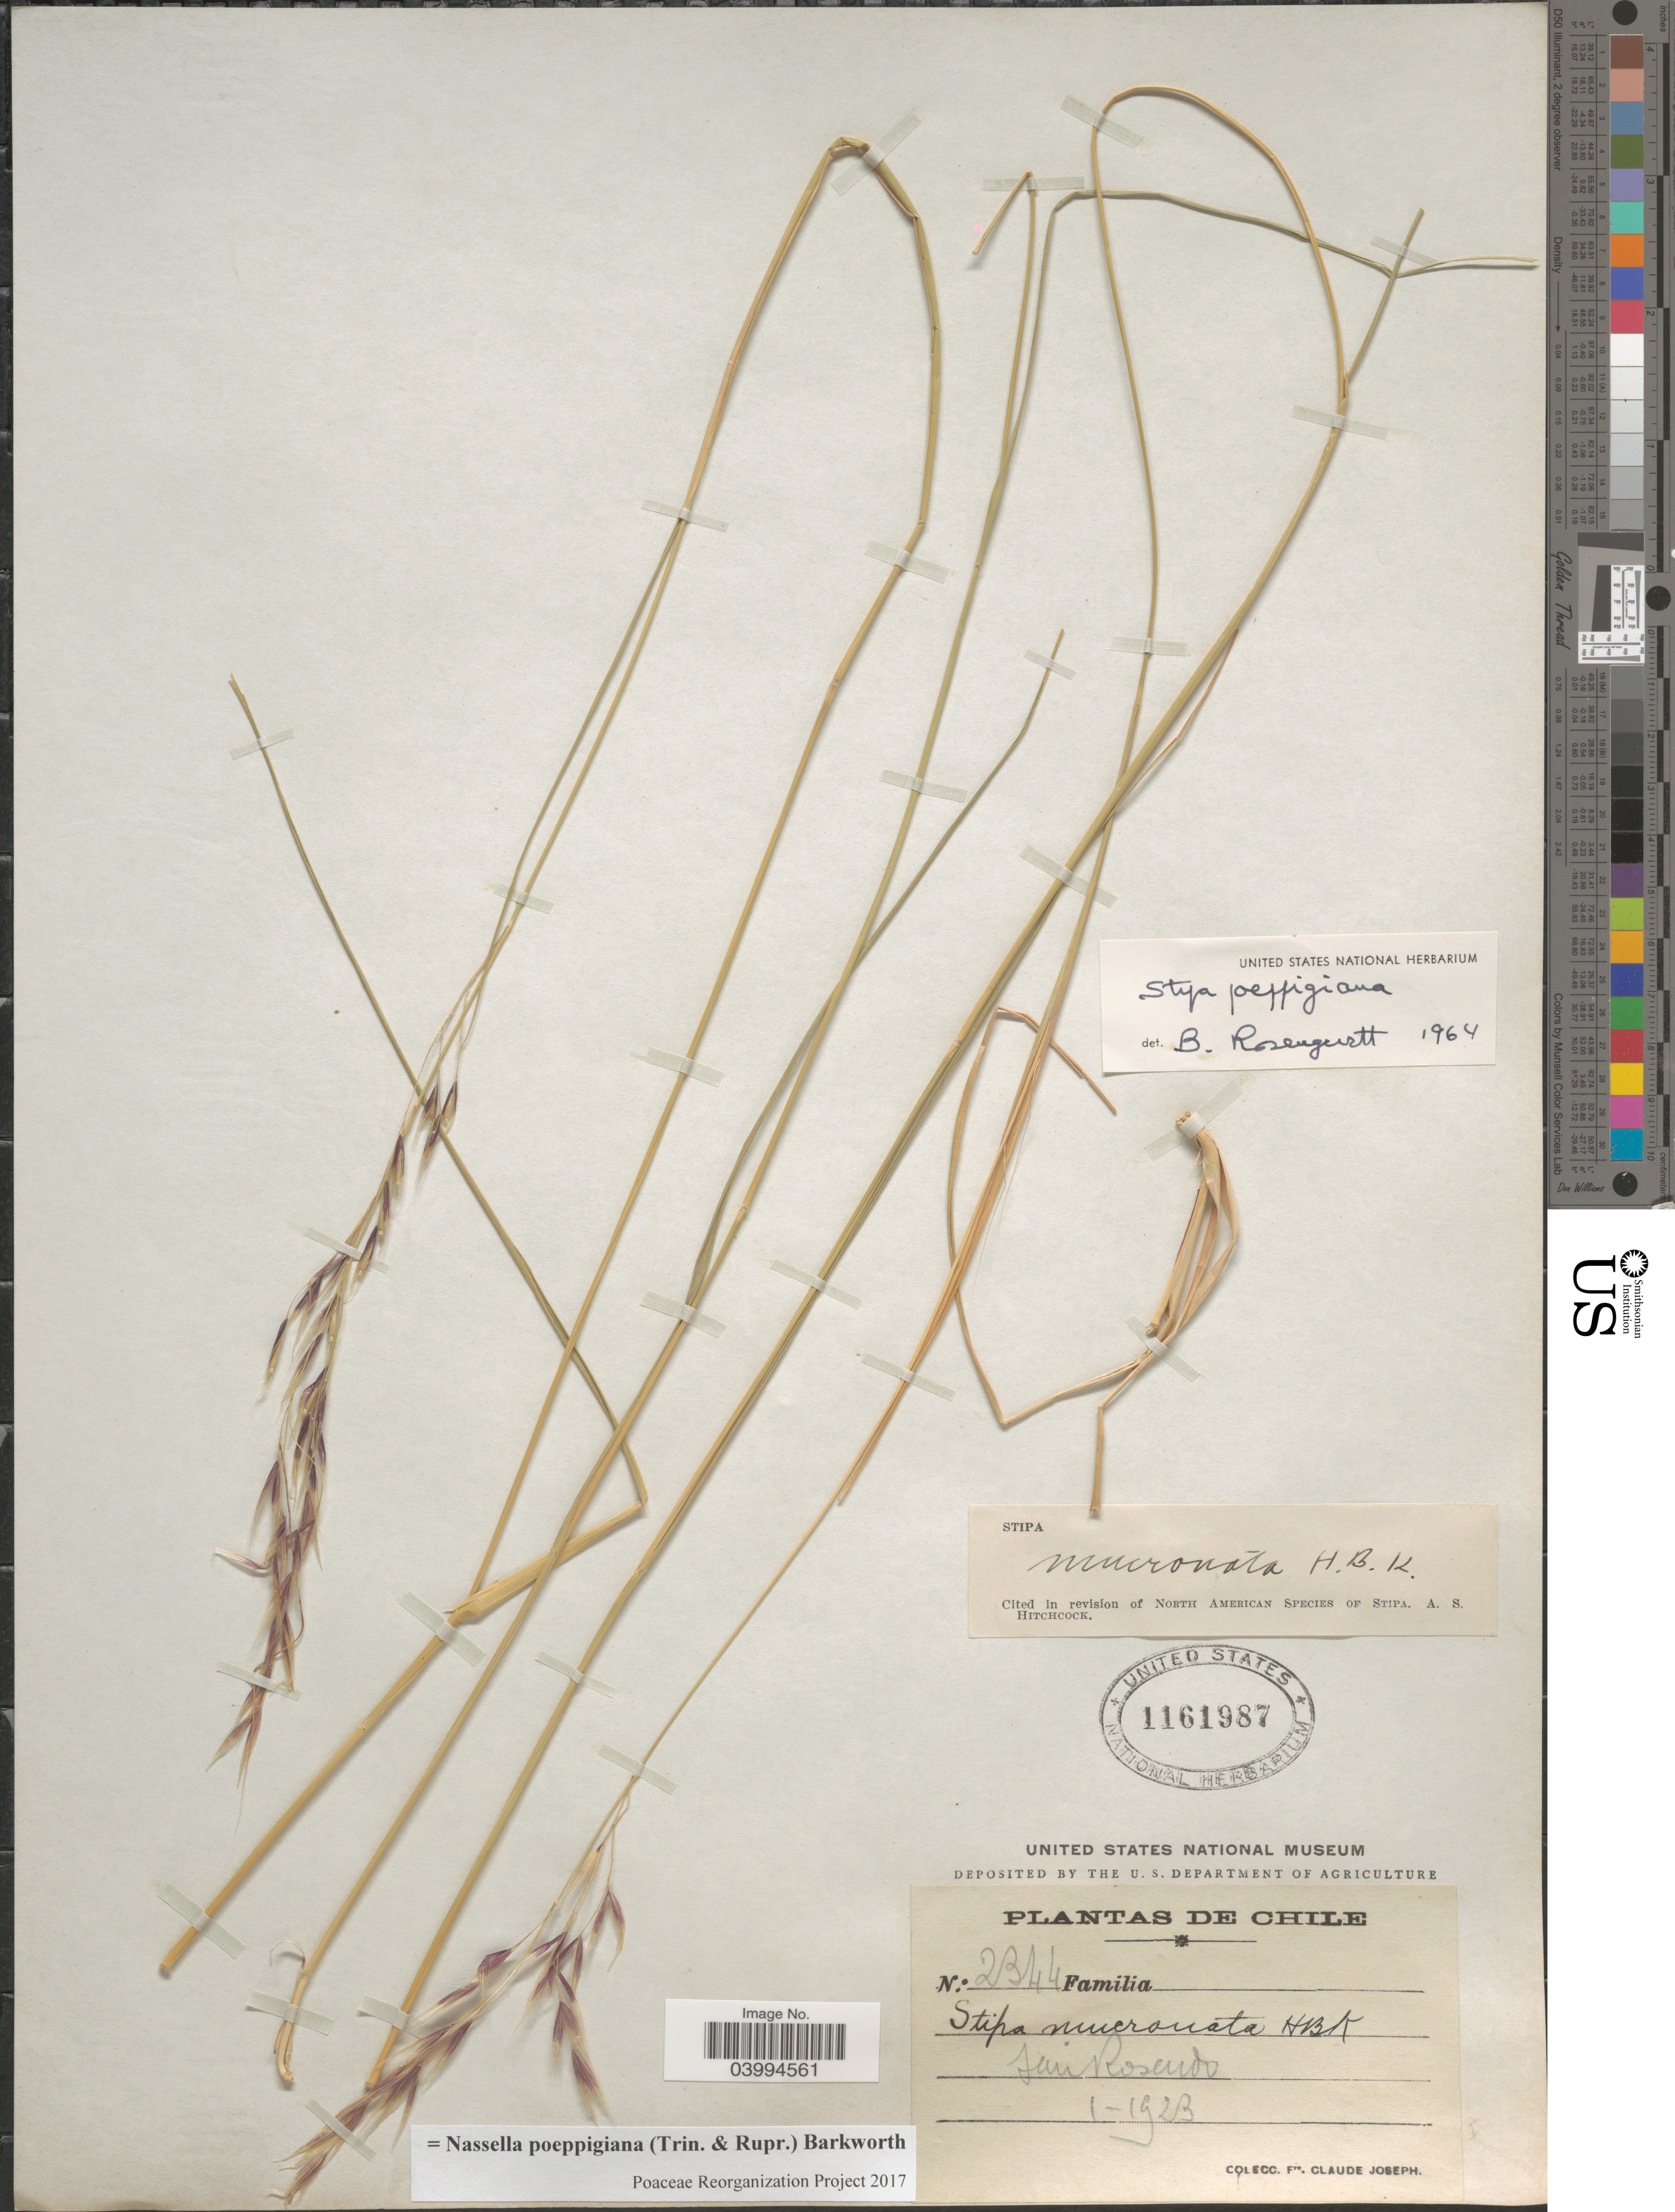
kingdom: Plantae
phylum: Tracheophyta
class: Liliopsida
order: Poales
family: Poaceae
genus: Nassella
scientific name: Nassella poeppigiana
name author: (Trin. & Rupr.) Barkworth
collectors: Bro. Claude-Joseph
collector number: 2344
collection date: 1923-01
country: Chile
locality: San Rosendo.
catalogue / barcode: US 1161987